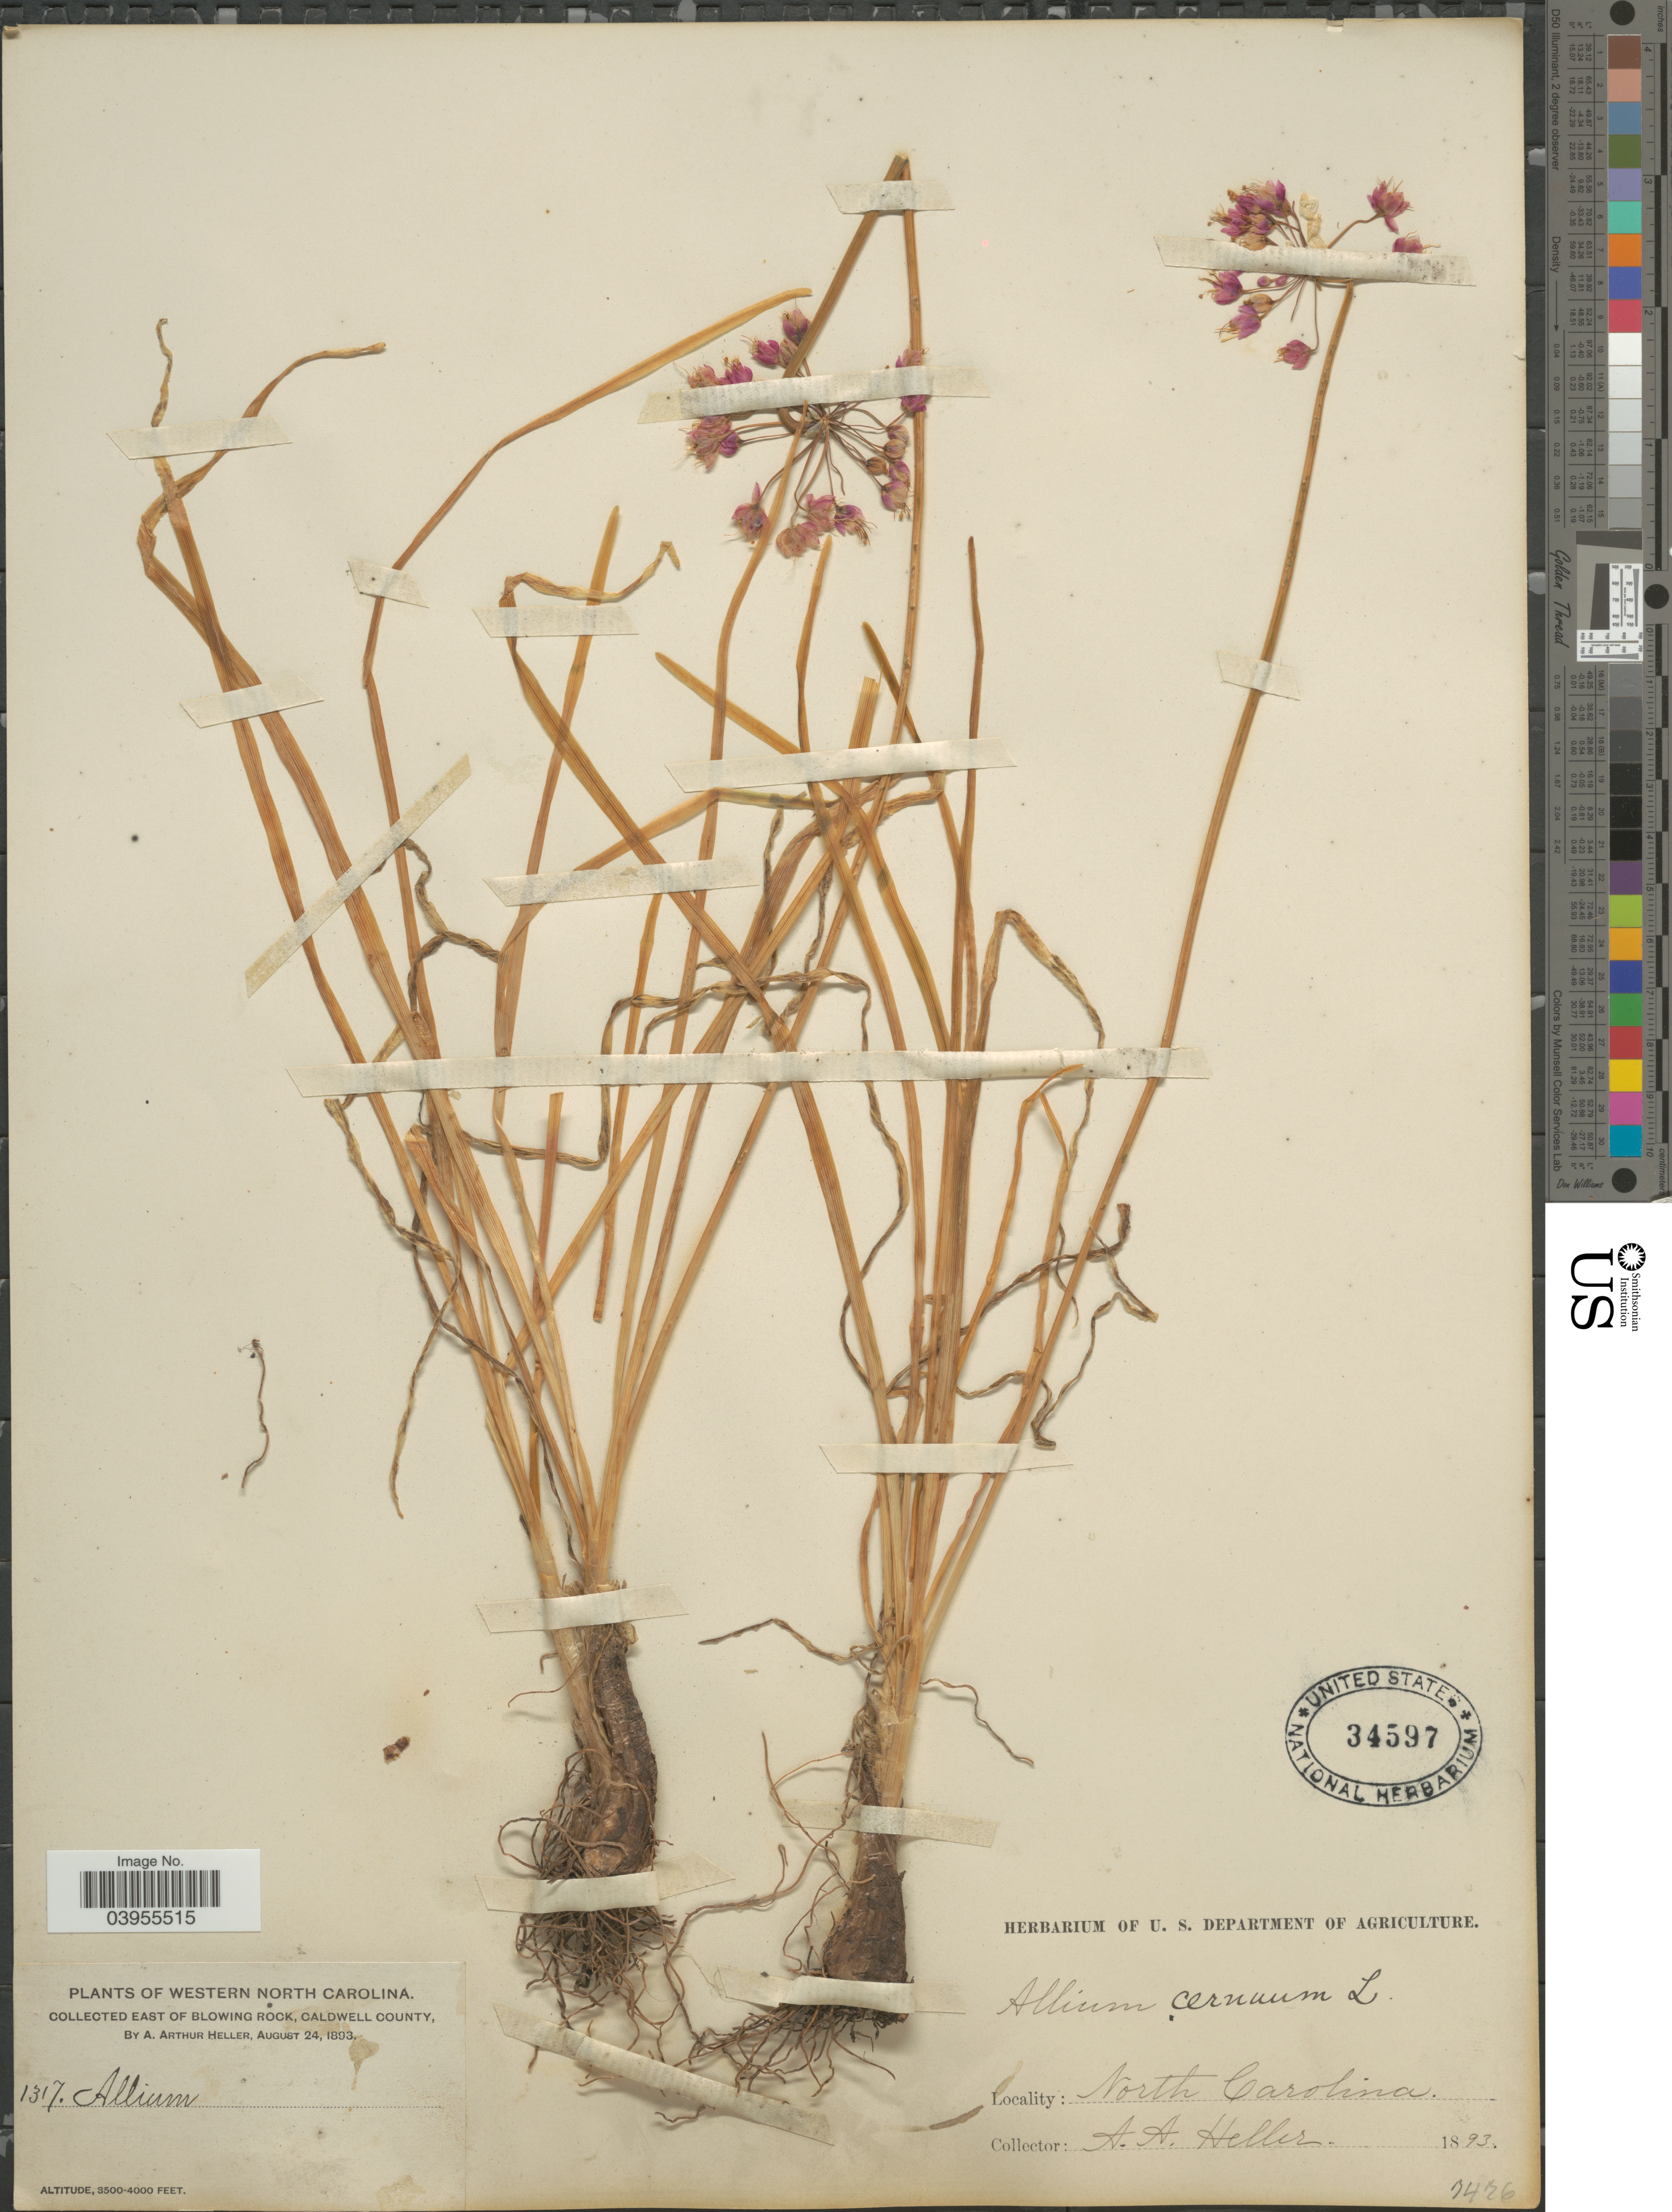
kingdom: Plantae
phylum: Tracheophyta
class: Liliopsida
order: Asparagales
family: Amaryllidaceae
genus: Allium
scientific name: Allium cernuum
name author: Roth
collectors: A. A. Heller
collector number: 1317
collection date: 1893-08-24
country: United States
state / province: North Carolina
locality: Western North Carolina. East of Blowing Rock, Caldwell County.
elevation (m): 1067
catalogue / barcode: US 34597